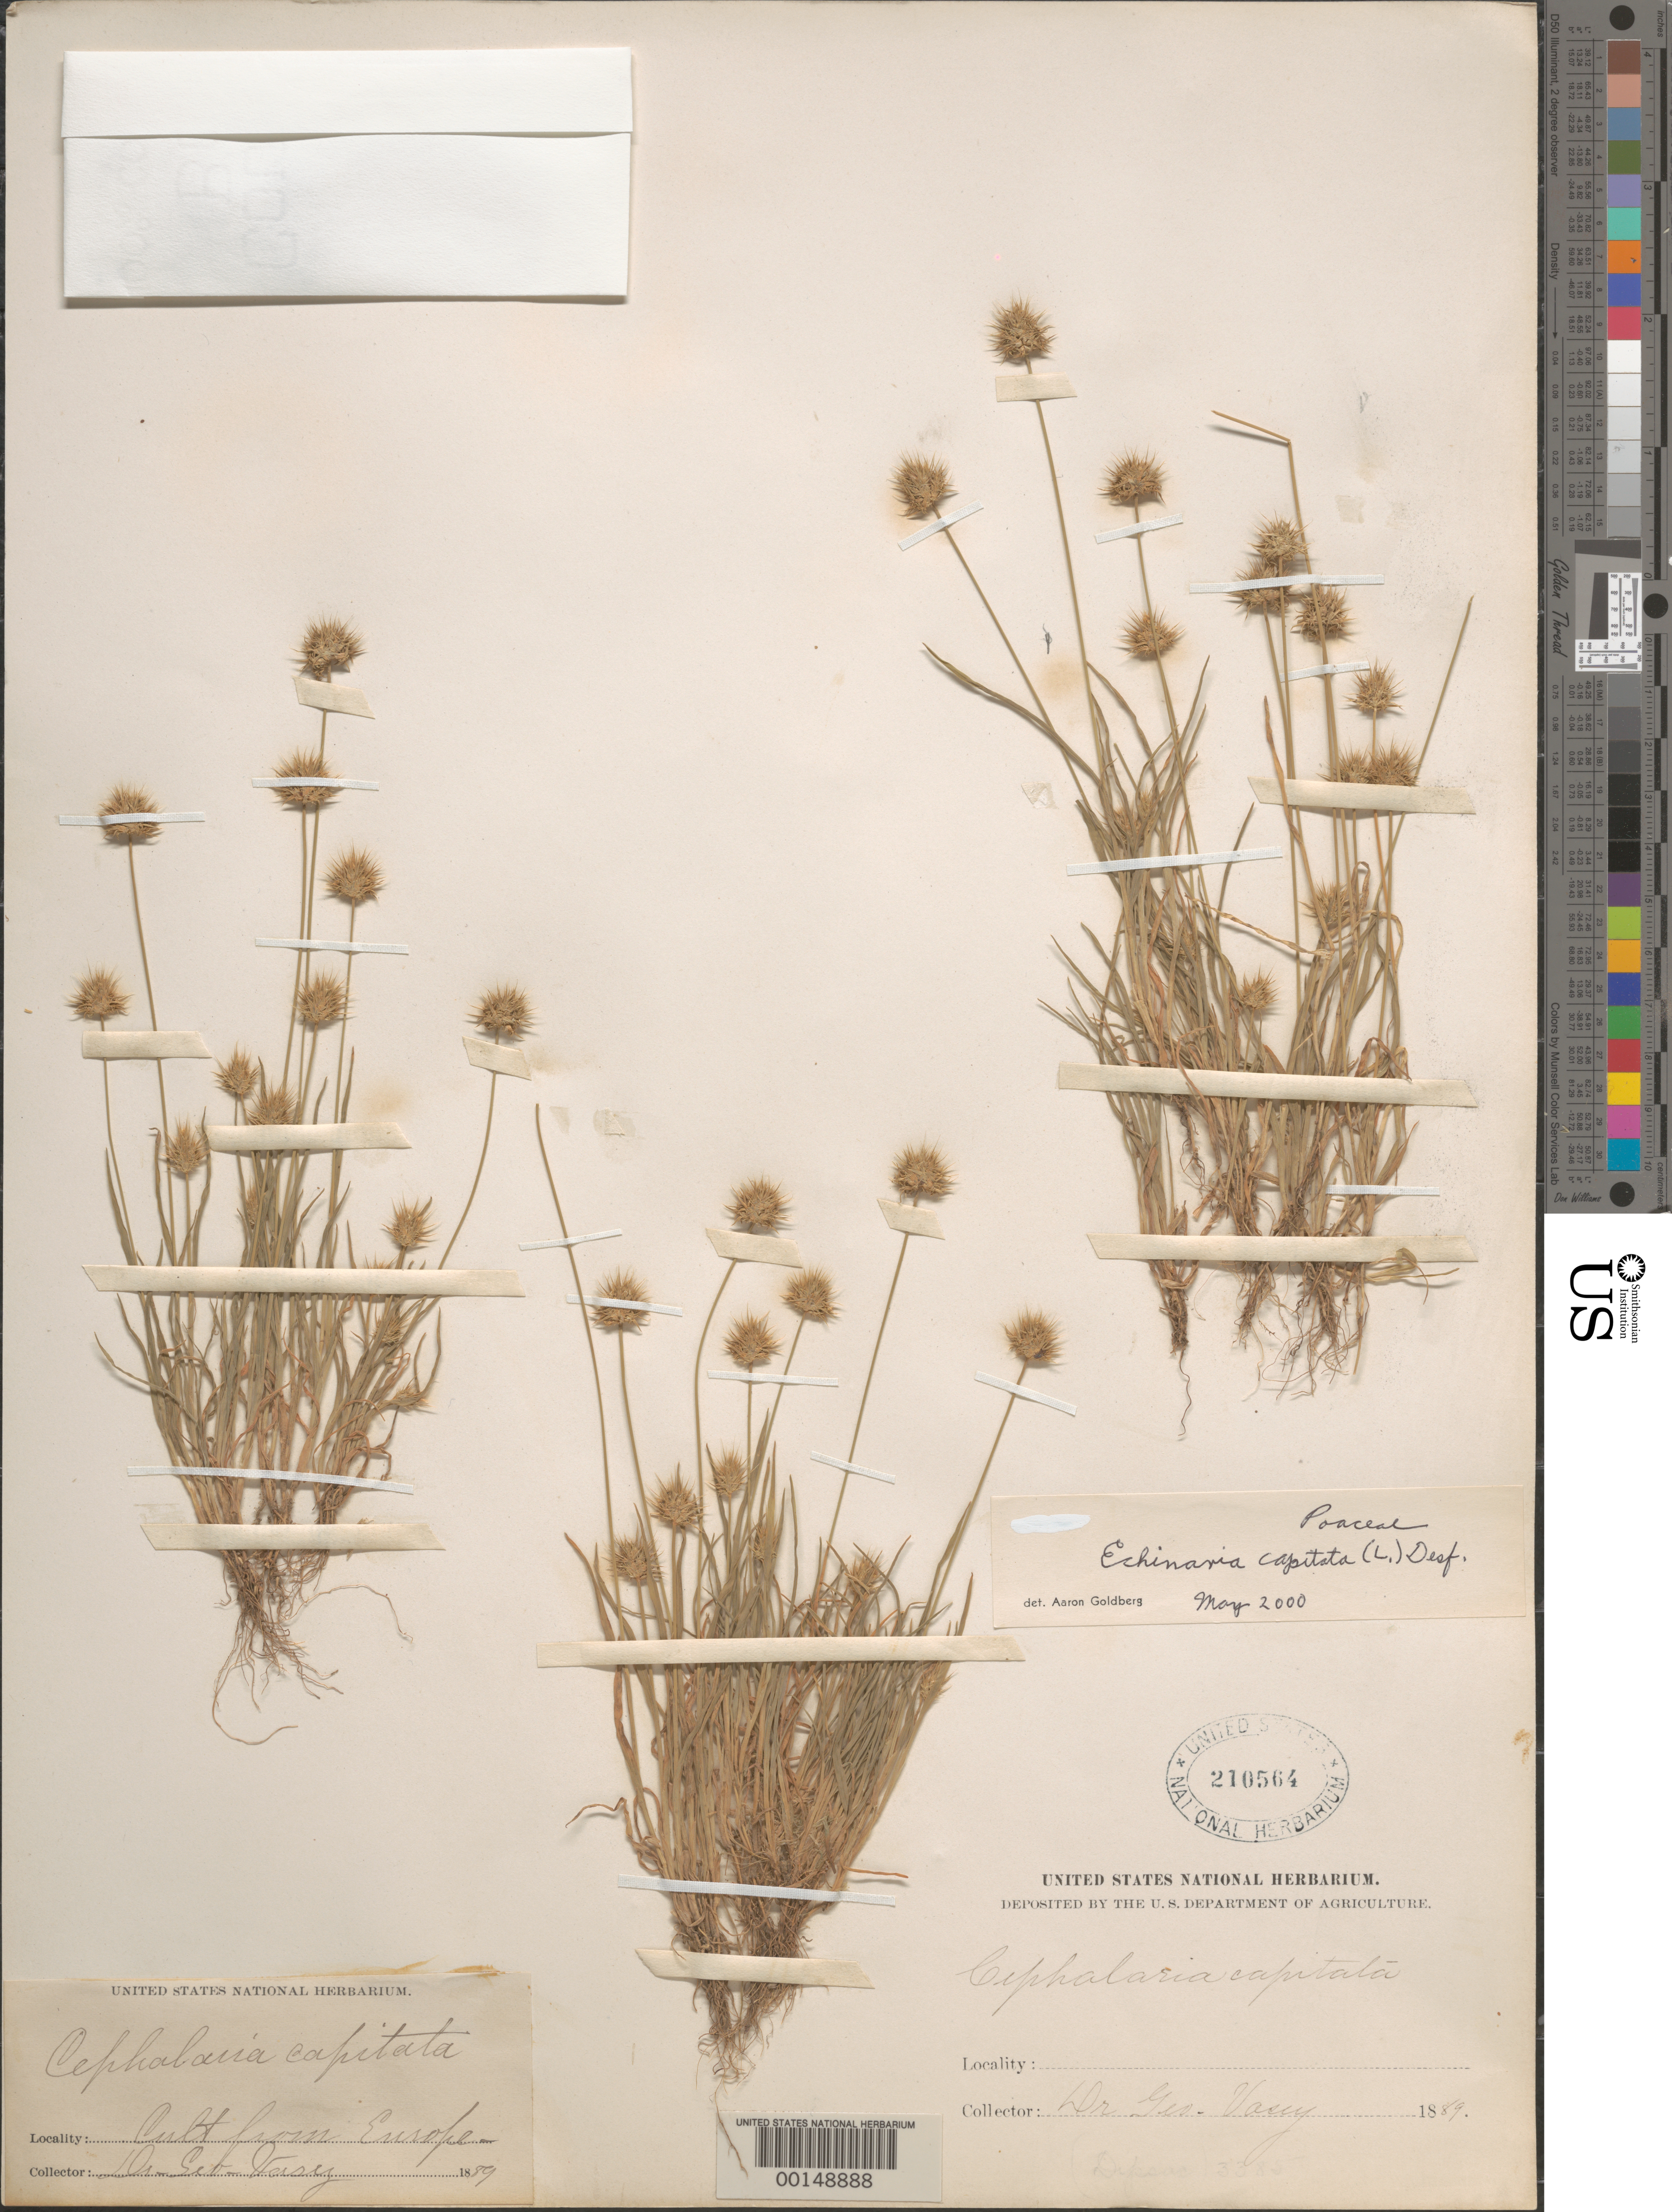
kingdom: Plantae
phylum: Tracheophyta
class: Liliopsida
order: Poales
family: Poaceae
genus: Echinaria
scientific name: Echinaria capitata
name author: (L.) Desf.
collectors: G. Vasey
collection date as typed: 1889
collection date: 1889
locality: Cultivated at US herbarium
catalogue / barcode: US 210564